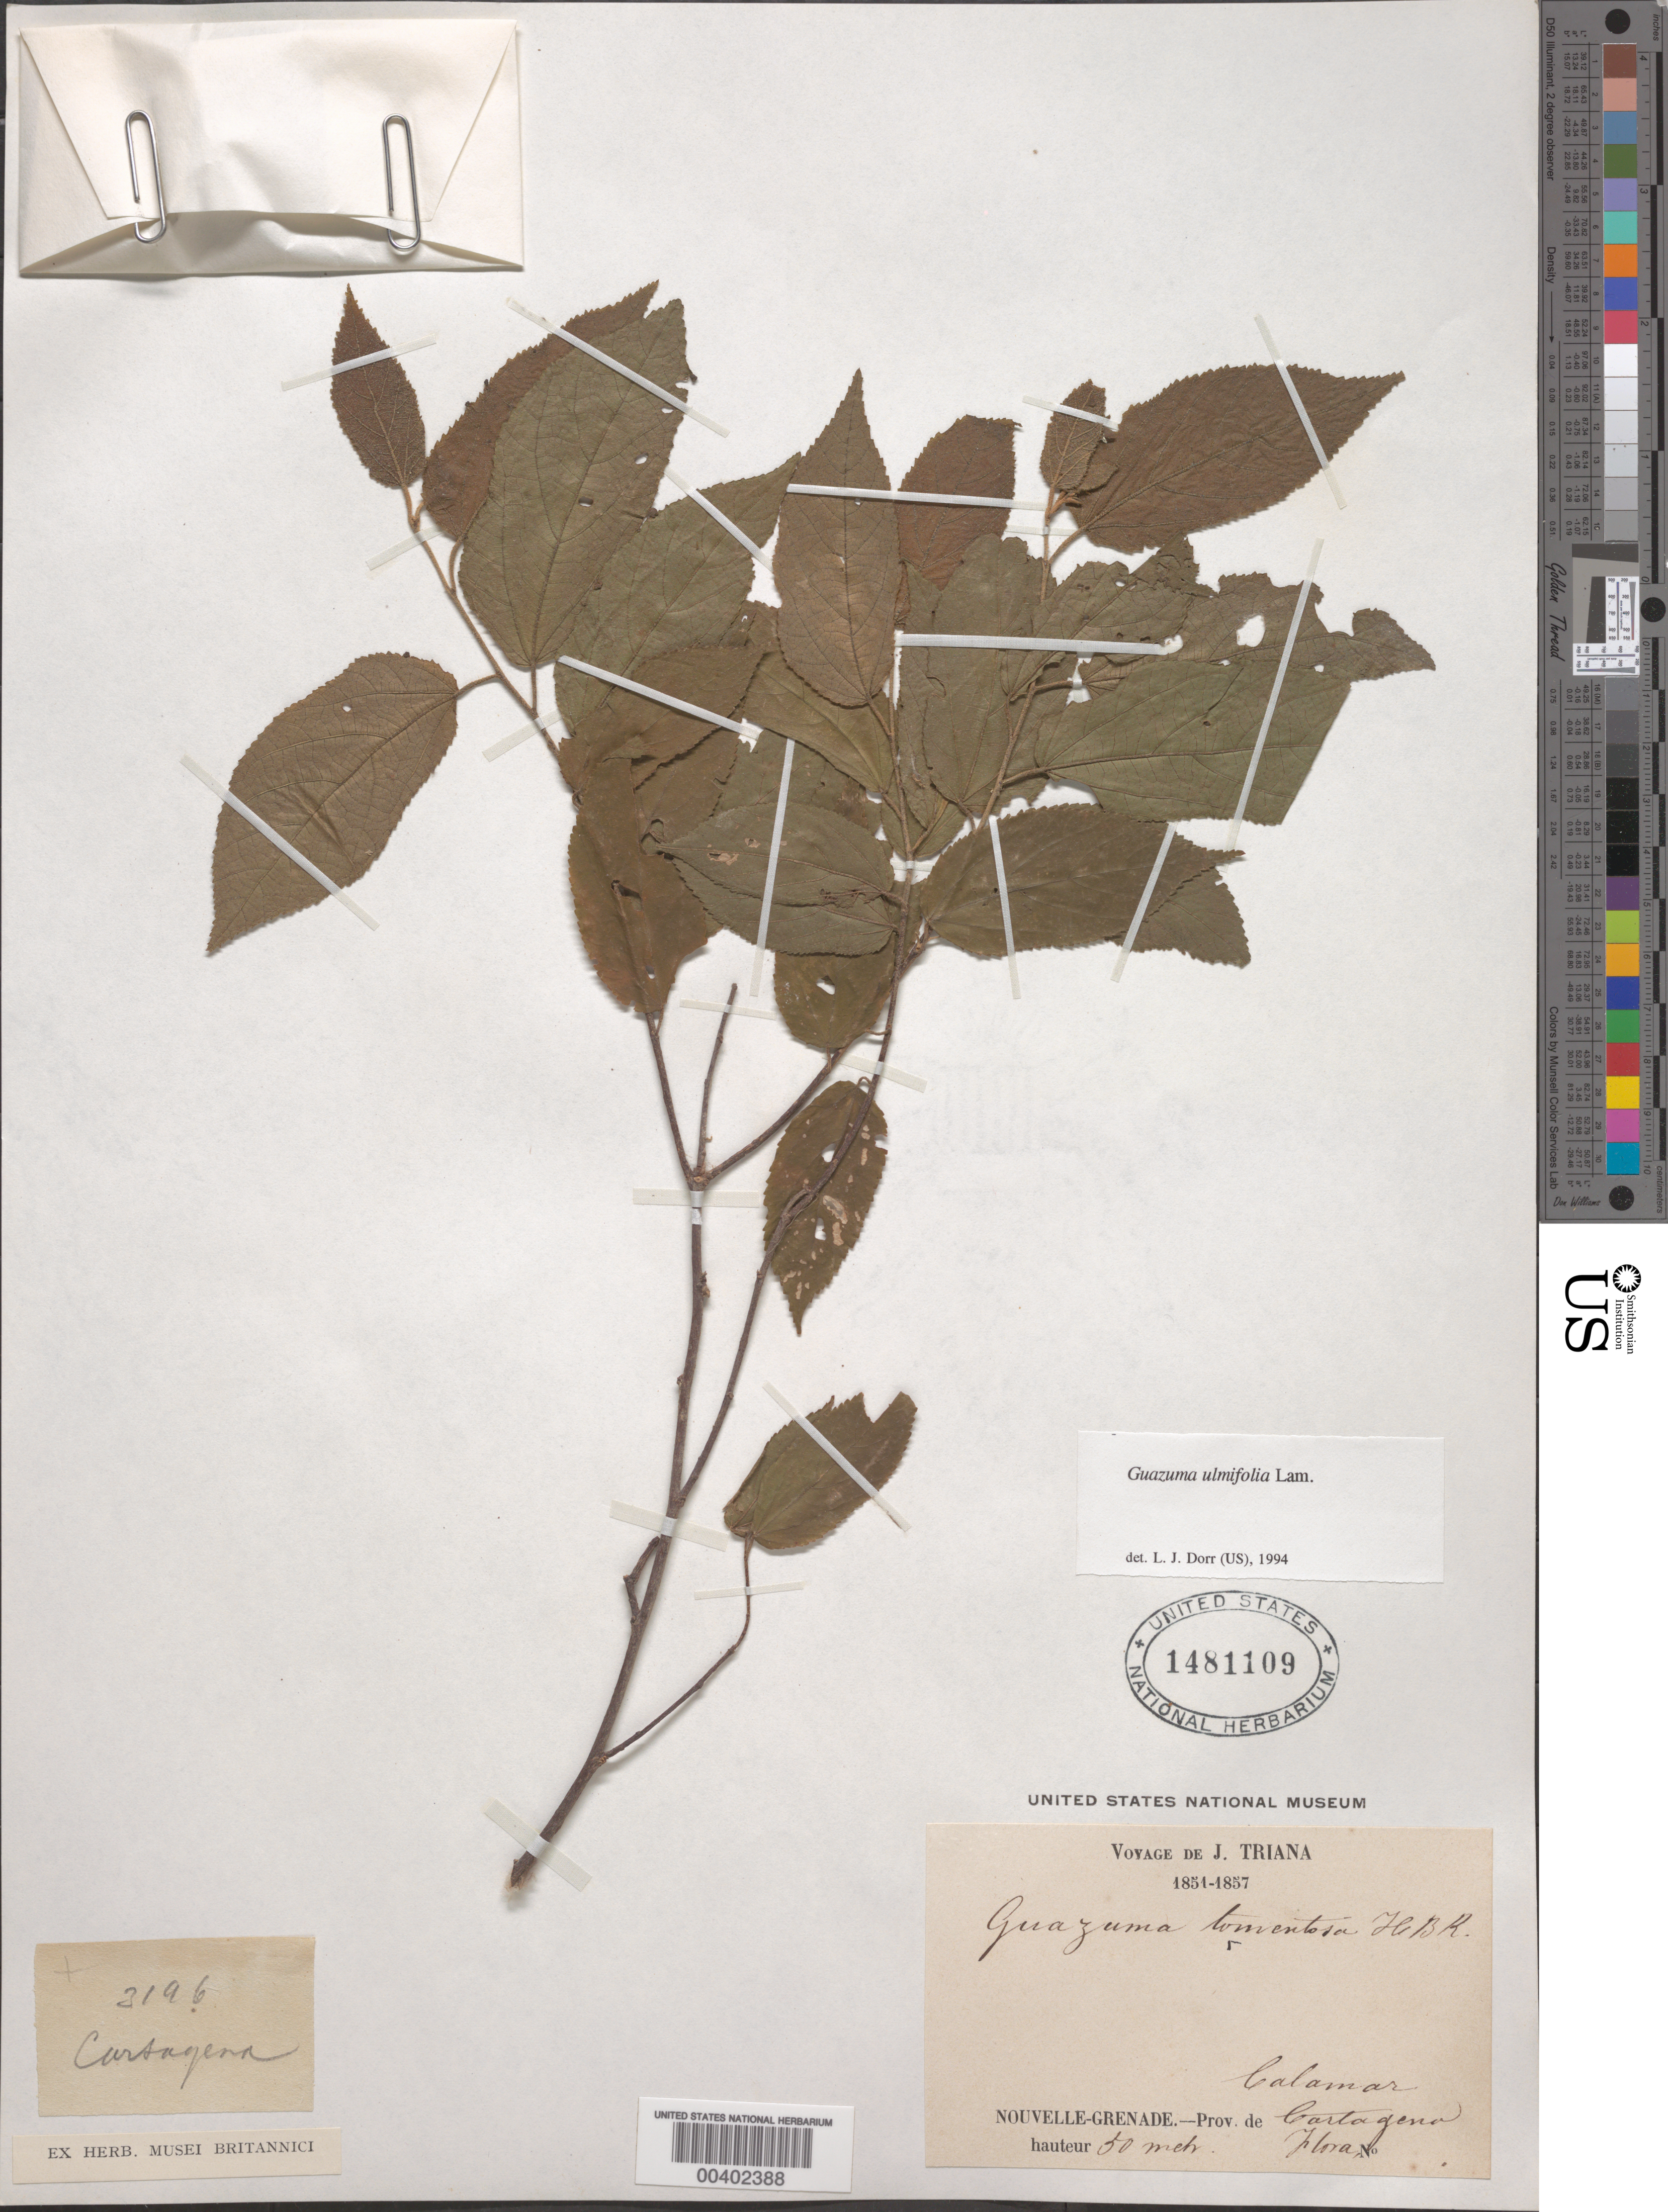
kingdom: Plantae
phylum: Tracheophyta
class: Magnoliopsida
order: Malvales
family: Malvaceae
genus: Guazuma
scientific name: Guazuma ulmifolia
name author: Lam.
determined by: Dorr, L. J., (BOT), Smithsonian Institution - National Museum of Natural History (UNITED STATES)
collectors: J. J. Triana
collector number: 3196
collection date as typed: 1851 to -- --- 1857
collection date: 1851/1857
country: Colombia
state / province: Bolívar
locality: Calamar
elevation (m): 50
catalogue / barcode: US 1481109